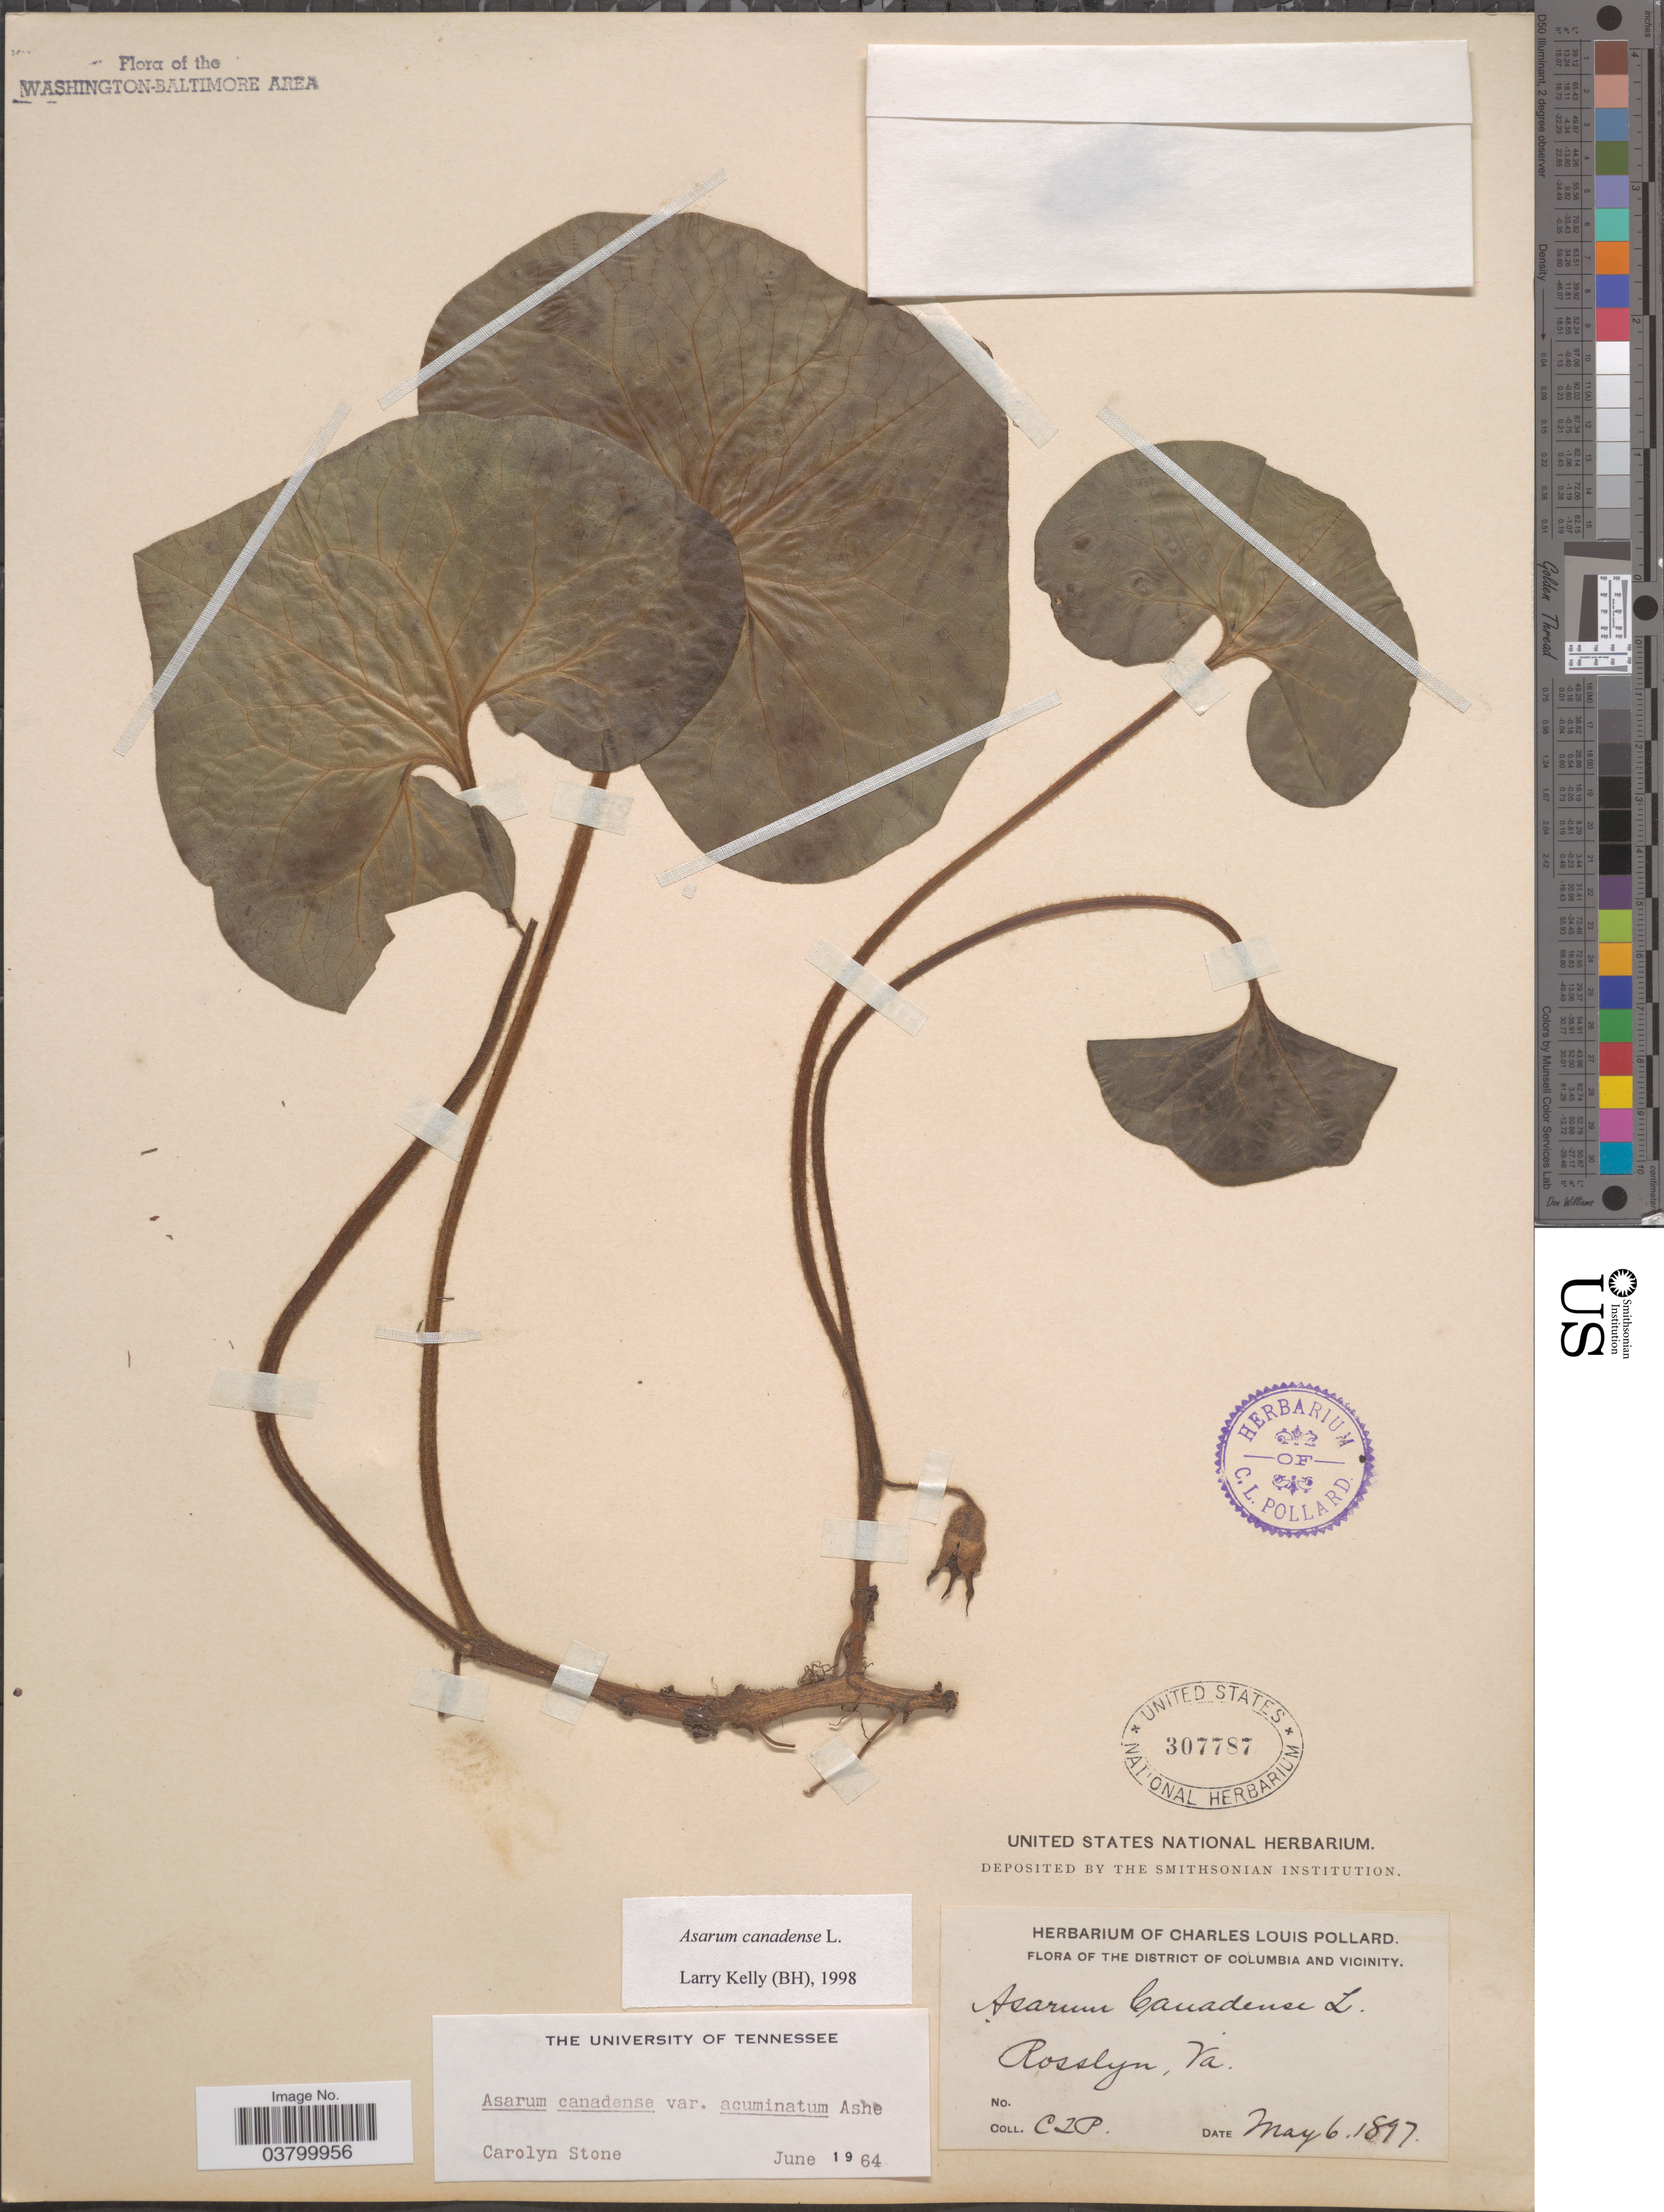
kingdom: Plantae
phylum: Tracheophyta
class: Magnoliopsida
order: Piperales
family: Aristolochiaceae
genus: Asarum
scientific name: Asarum canadense var. canadense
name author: L.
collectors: C. L. Pollard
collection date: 1897-05-06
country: United States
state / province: Virginia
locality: The District of Columbia and Vicinity. Rosslyn.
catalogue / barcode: US 307787